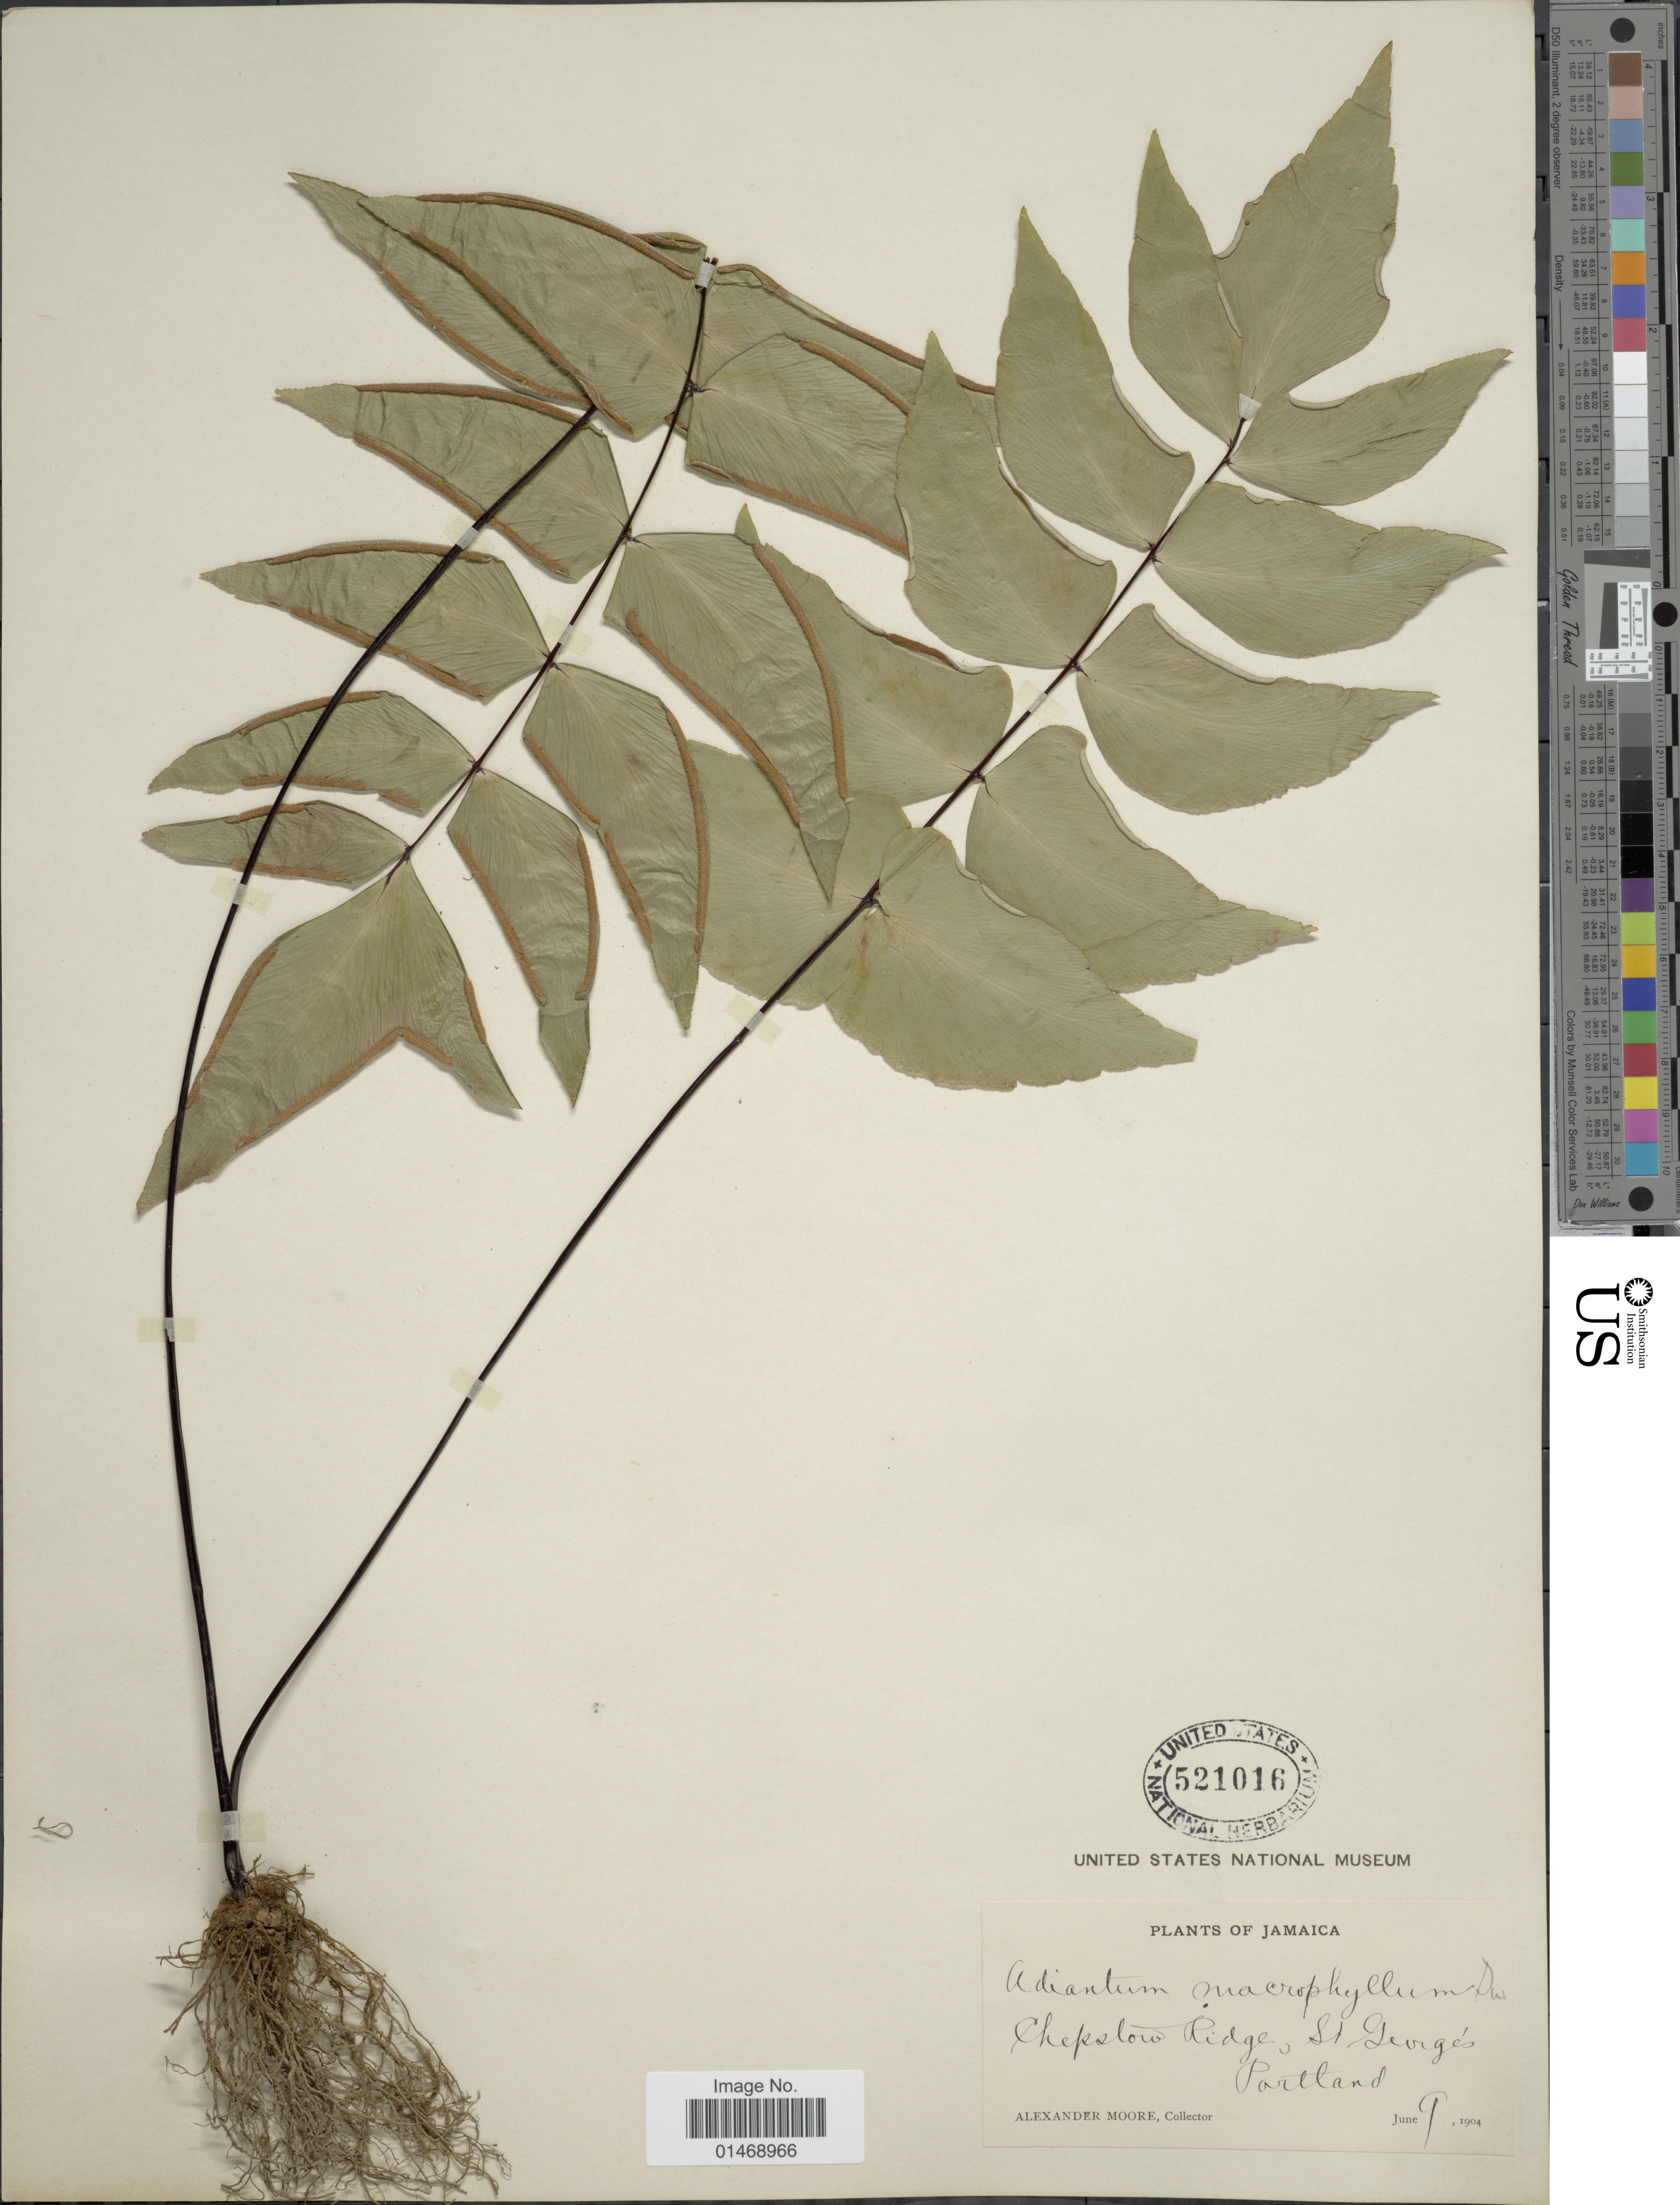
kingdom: Plantae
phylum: Tracheophyta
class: Polypodiopsida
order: Polypodiales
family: Pteridaceae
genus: Adiantum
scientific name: Adiantum macrophyllum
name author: Sw.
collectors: A. Moore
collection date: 1904-06-09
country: Jamaica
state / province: Portland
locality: Chepstwo Ridge, St Georgés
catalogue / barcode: US 521016